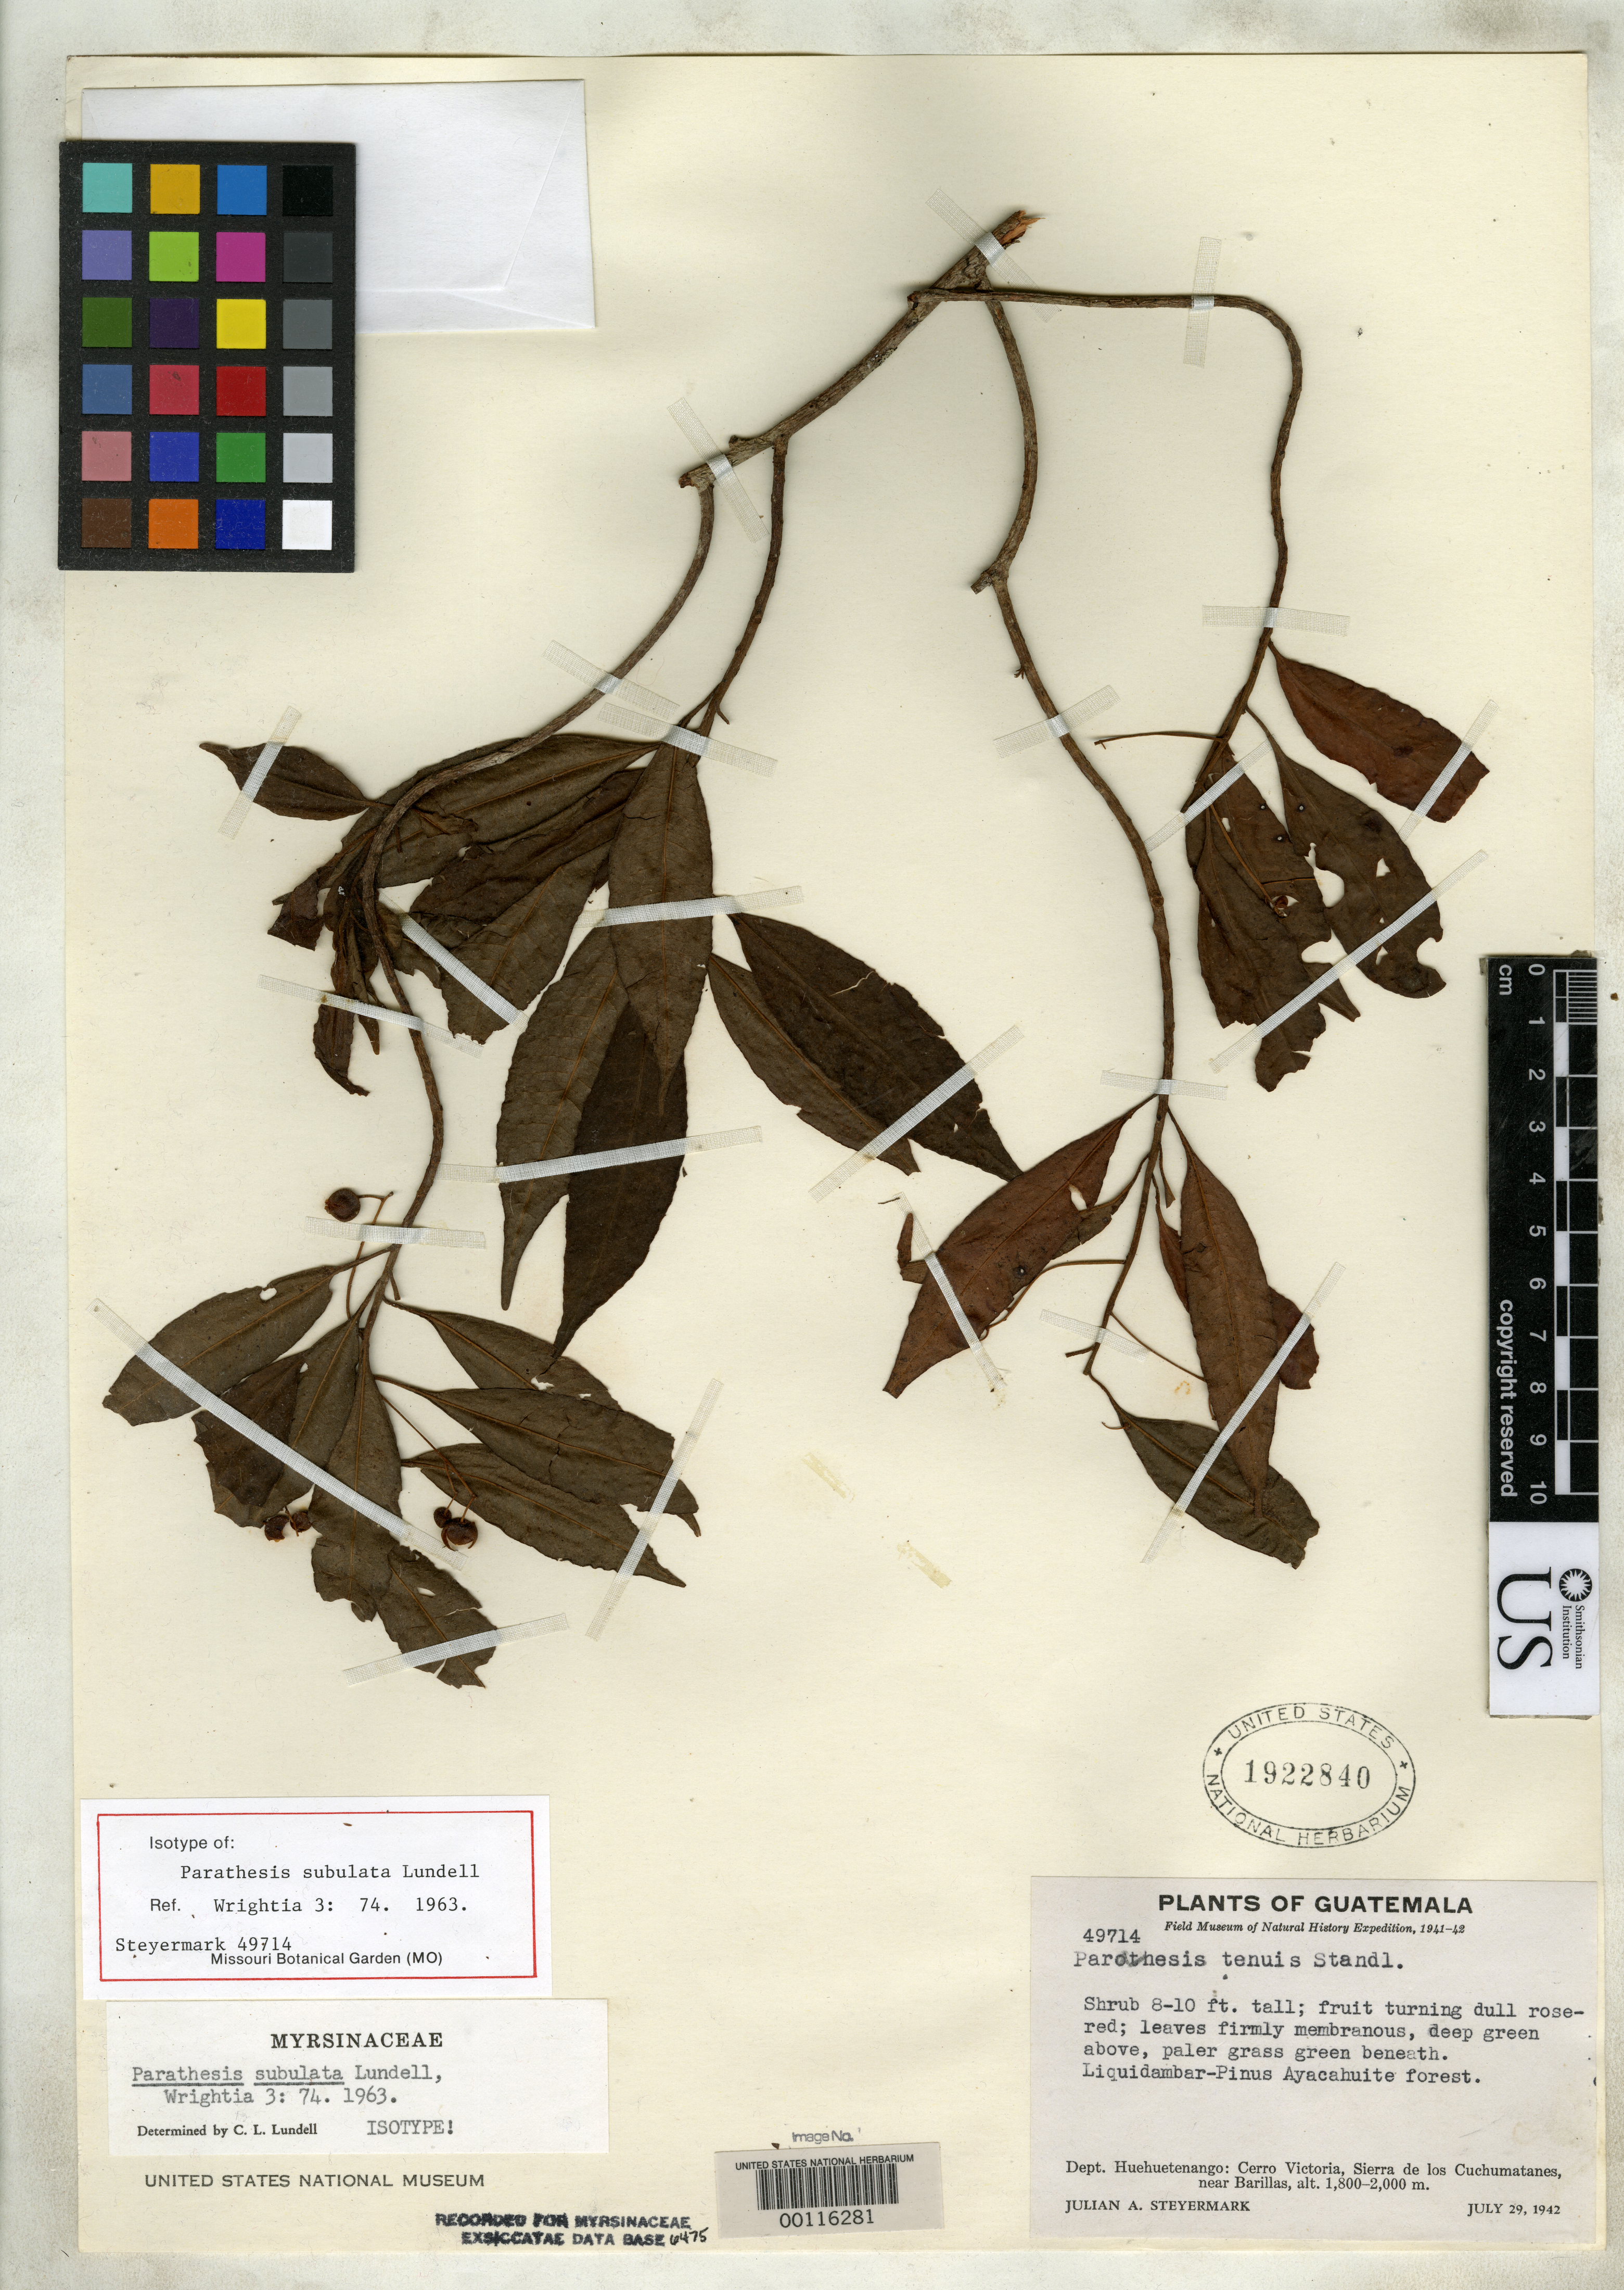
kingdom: Plantae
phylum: Tracheophyta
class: Magnoliopsida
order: Ericales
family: Primulaceae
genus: Parathesis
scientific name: Parathesis subulata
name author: Lundell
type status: Isotype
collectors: J. Steyermark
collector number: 49714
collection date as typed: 29 Jul 1942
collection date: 1942-07-29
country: Guatemala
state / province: Huehuetenango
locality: Sierra de las Cuchumatanes, Cerro Victoria, near Barillas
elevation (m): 1800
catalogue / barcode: US 1922840